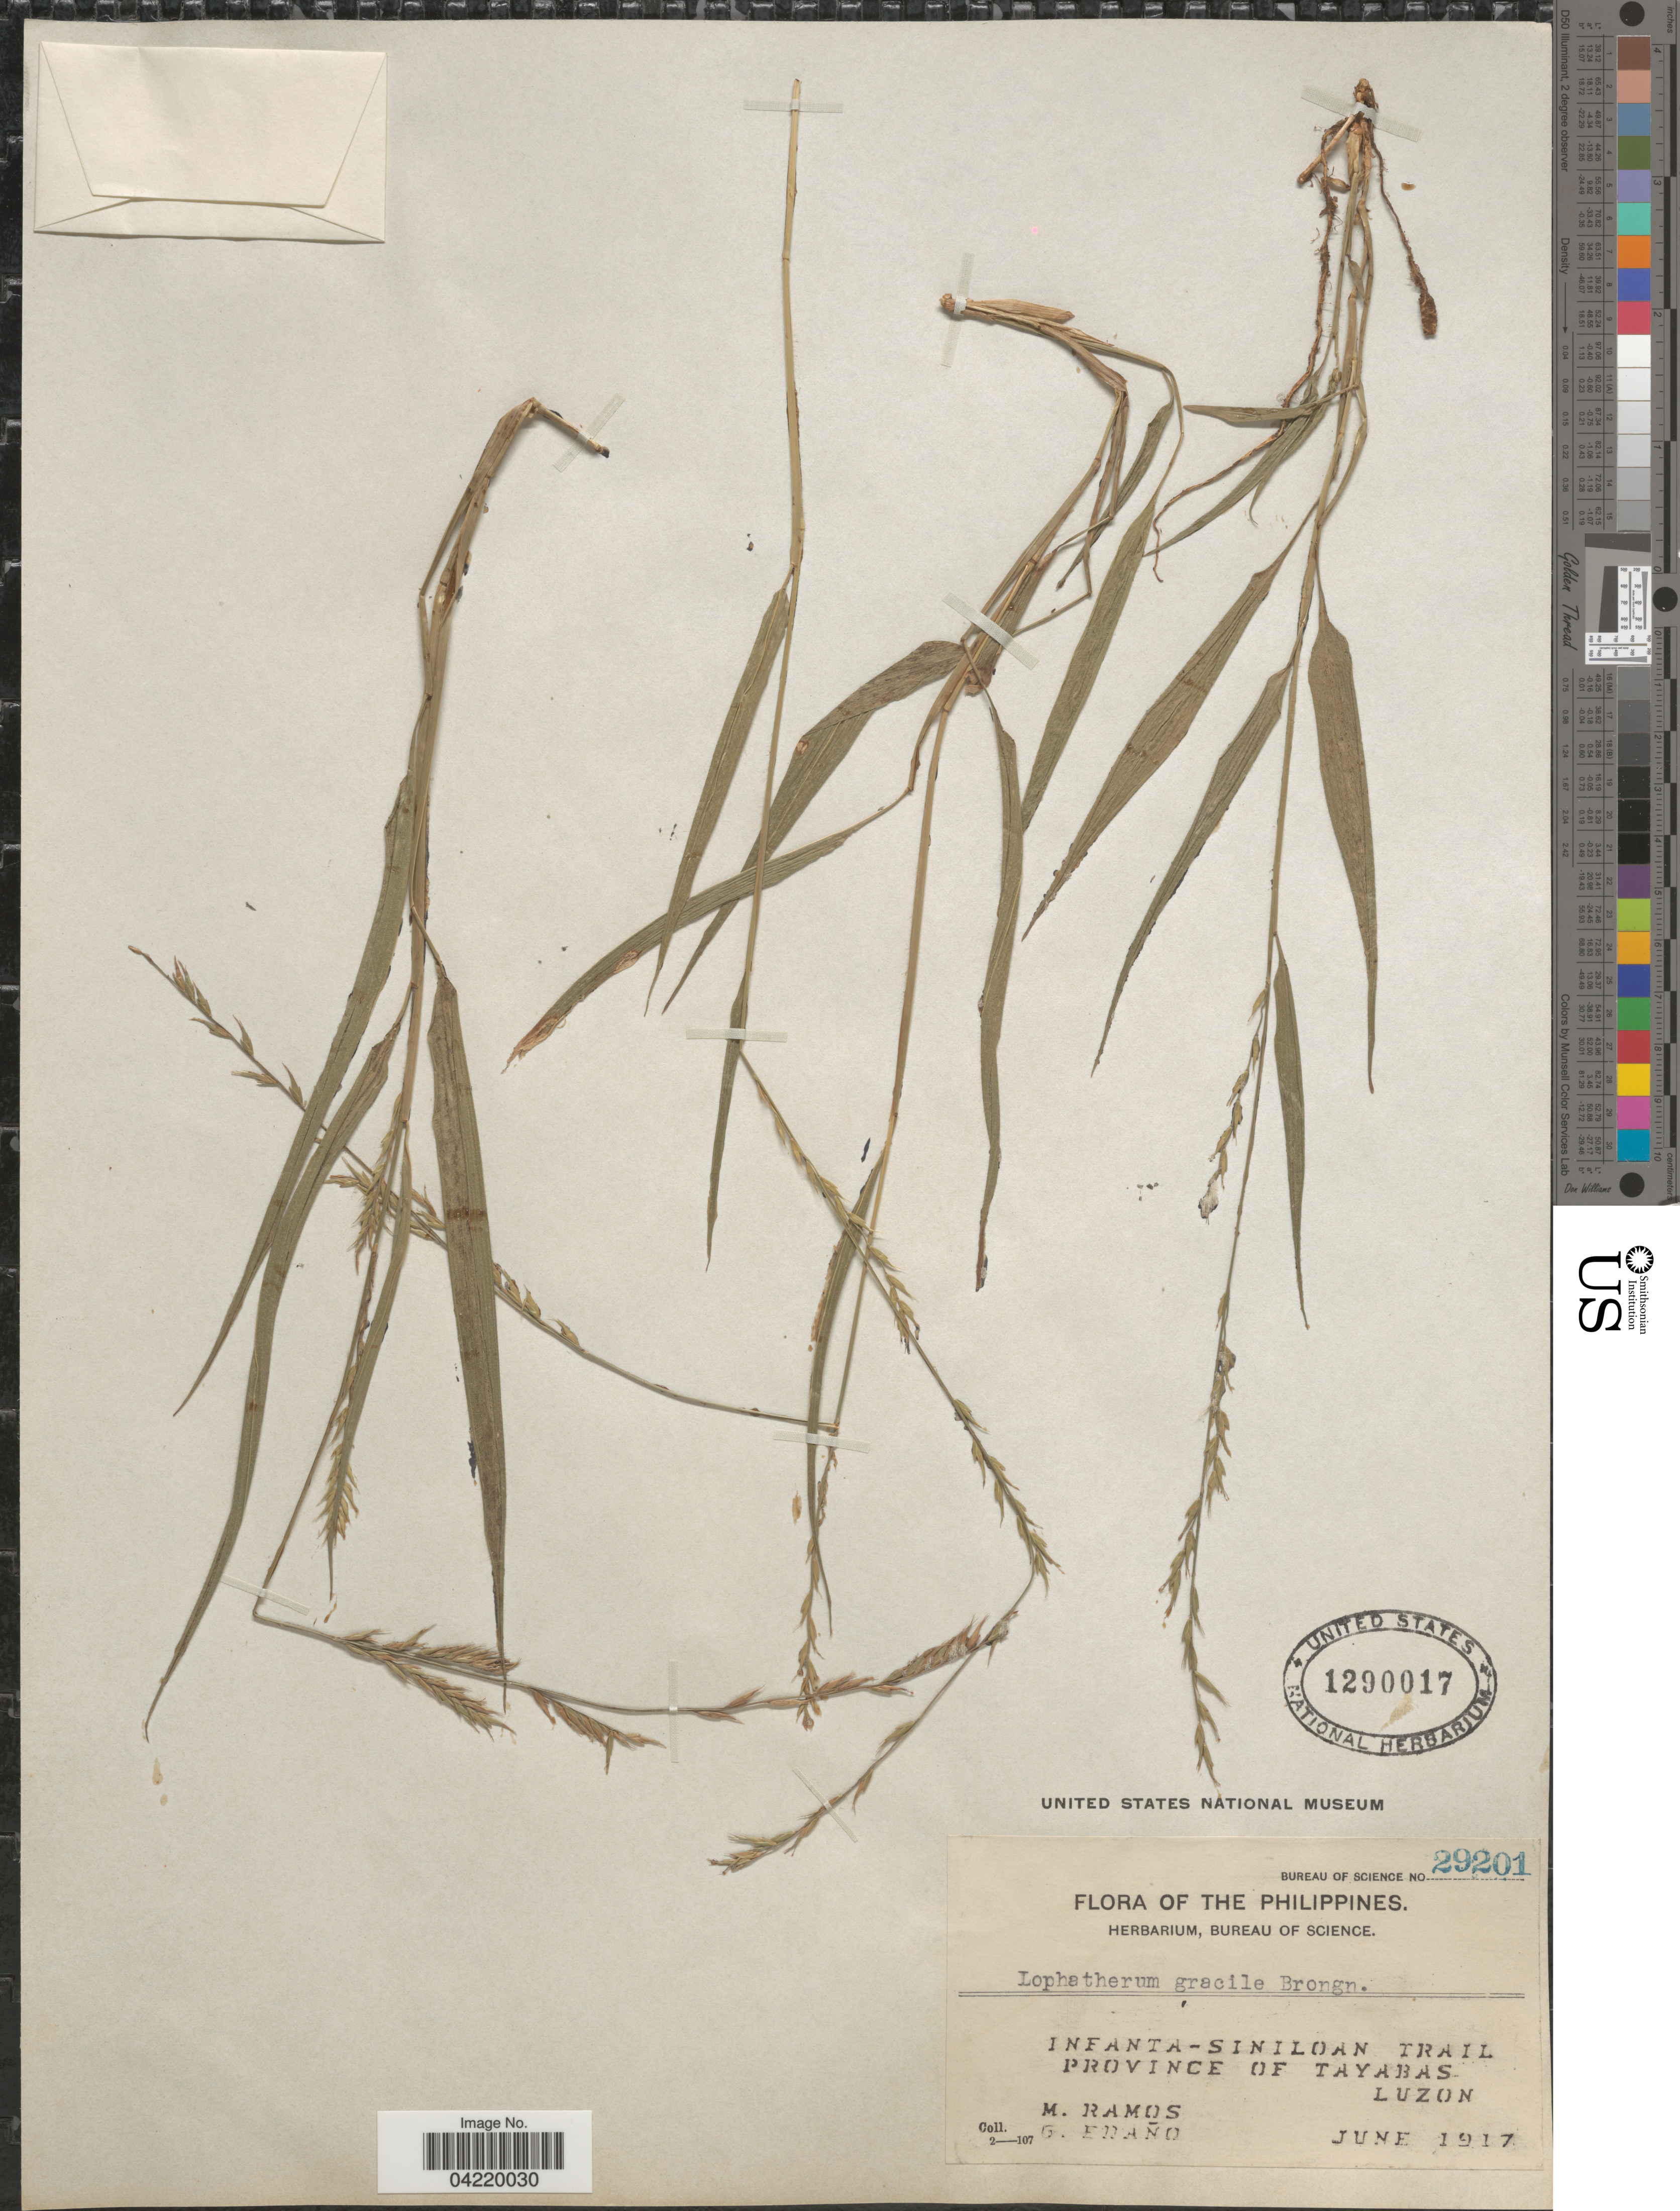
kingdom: Plantae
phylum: Tracheophyta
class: Liliopsida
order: Poales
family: Poaceae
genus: Lophatherum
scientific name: Lophatherum gracile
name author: Brongn.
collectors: M. Ramos & G. Edaño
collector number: Bureau of Science 29201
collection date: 1917-06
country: Philippines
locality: Infanta-Siniloan Trail, Province of Tayabas, Luzon.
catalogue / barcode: US 1290017